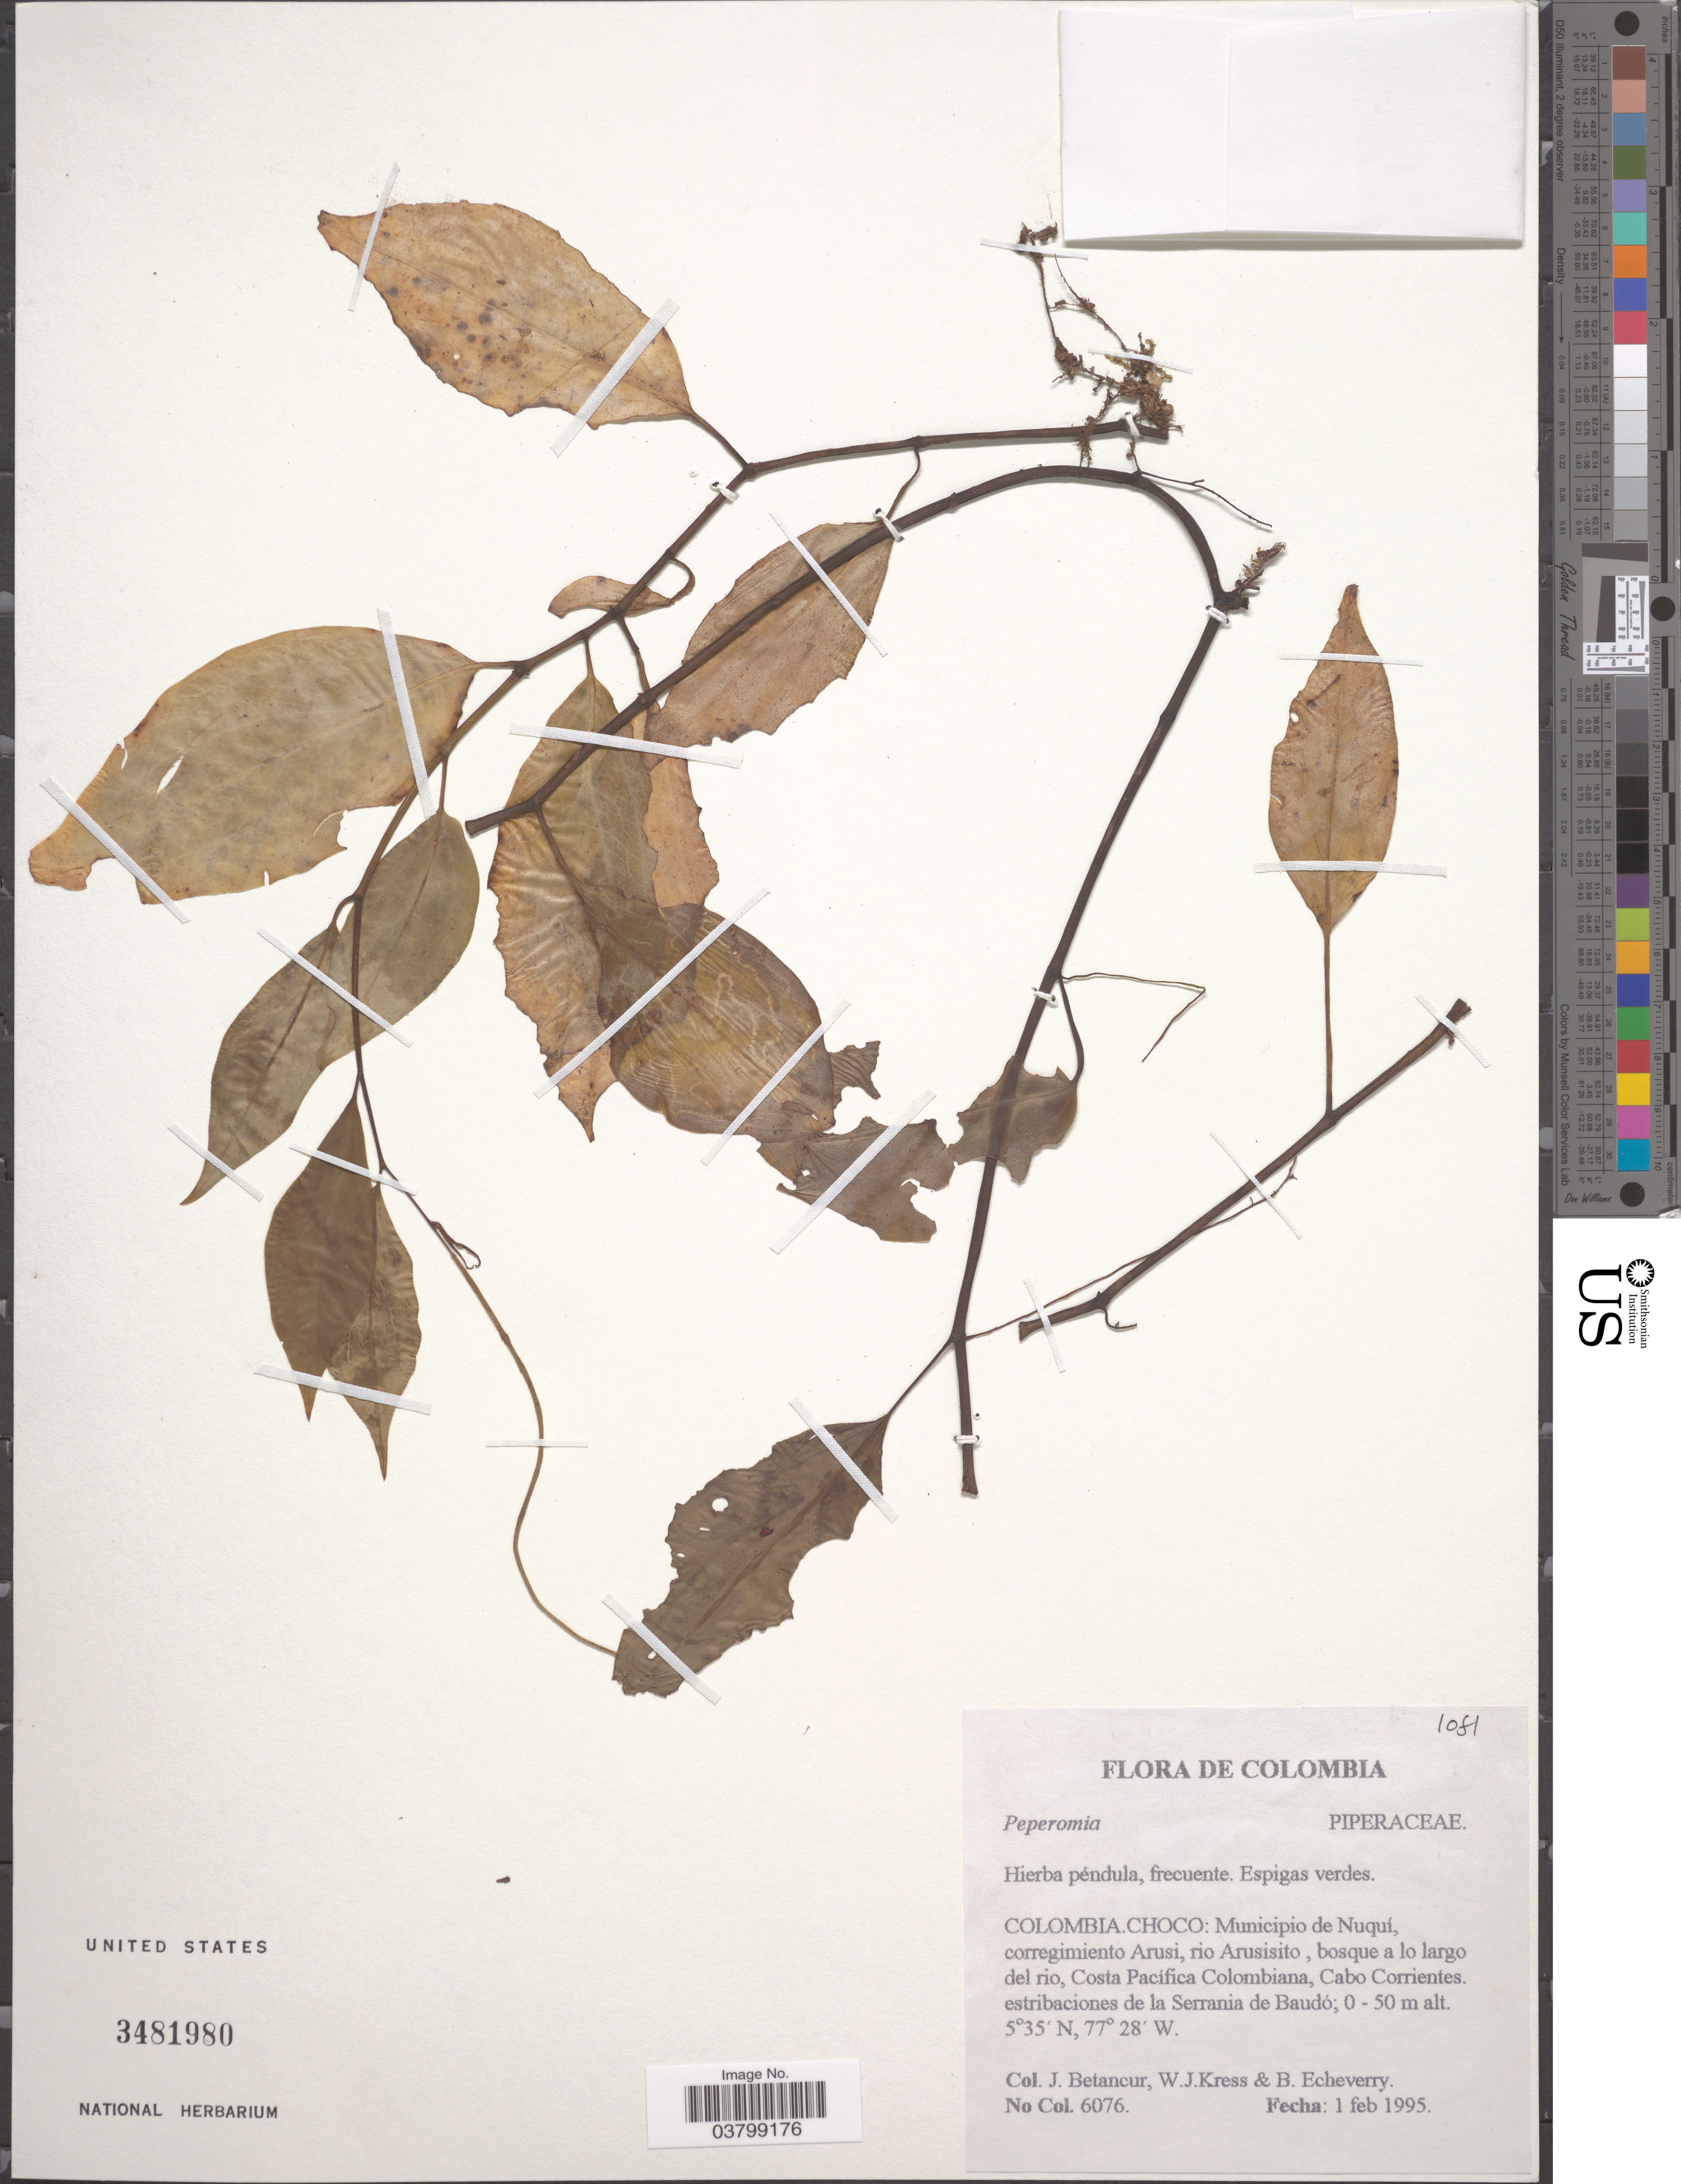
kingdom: Plantae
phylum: Tracheophyta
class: Magnoliopsida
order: Piperales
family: Piperaceae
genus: Peperomia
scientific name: Peperomia sp.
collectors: J. Betancur, W. J. Kress & B. Echeverry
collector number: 6076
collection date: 1995-02-01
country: Colombia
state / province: Chocó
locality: Municipio de Nuquí, corregimiento Arusi, rio Arusisito, bosque a lo largo del rio, Costa Pacífica Colombiana, Cabo Corrientes. estribaciones de la Serrania de Baudó.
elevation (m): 0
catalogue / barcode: US 3481980